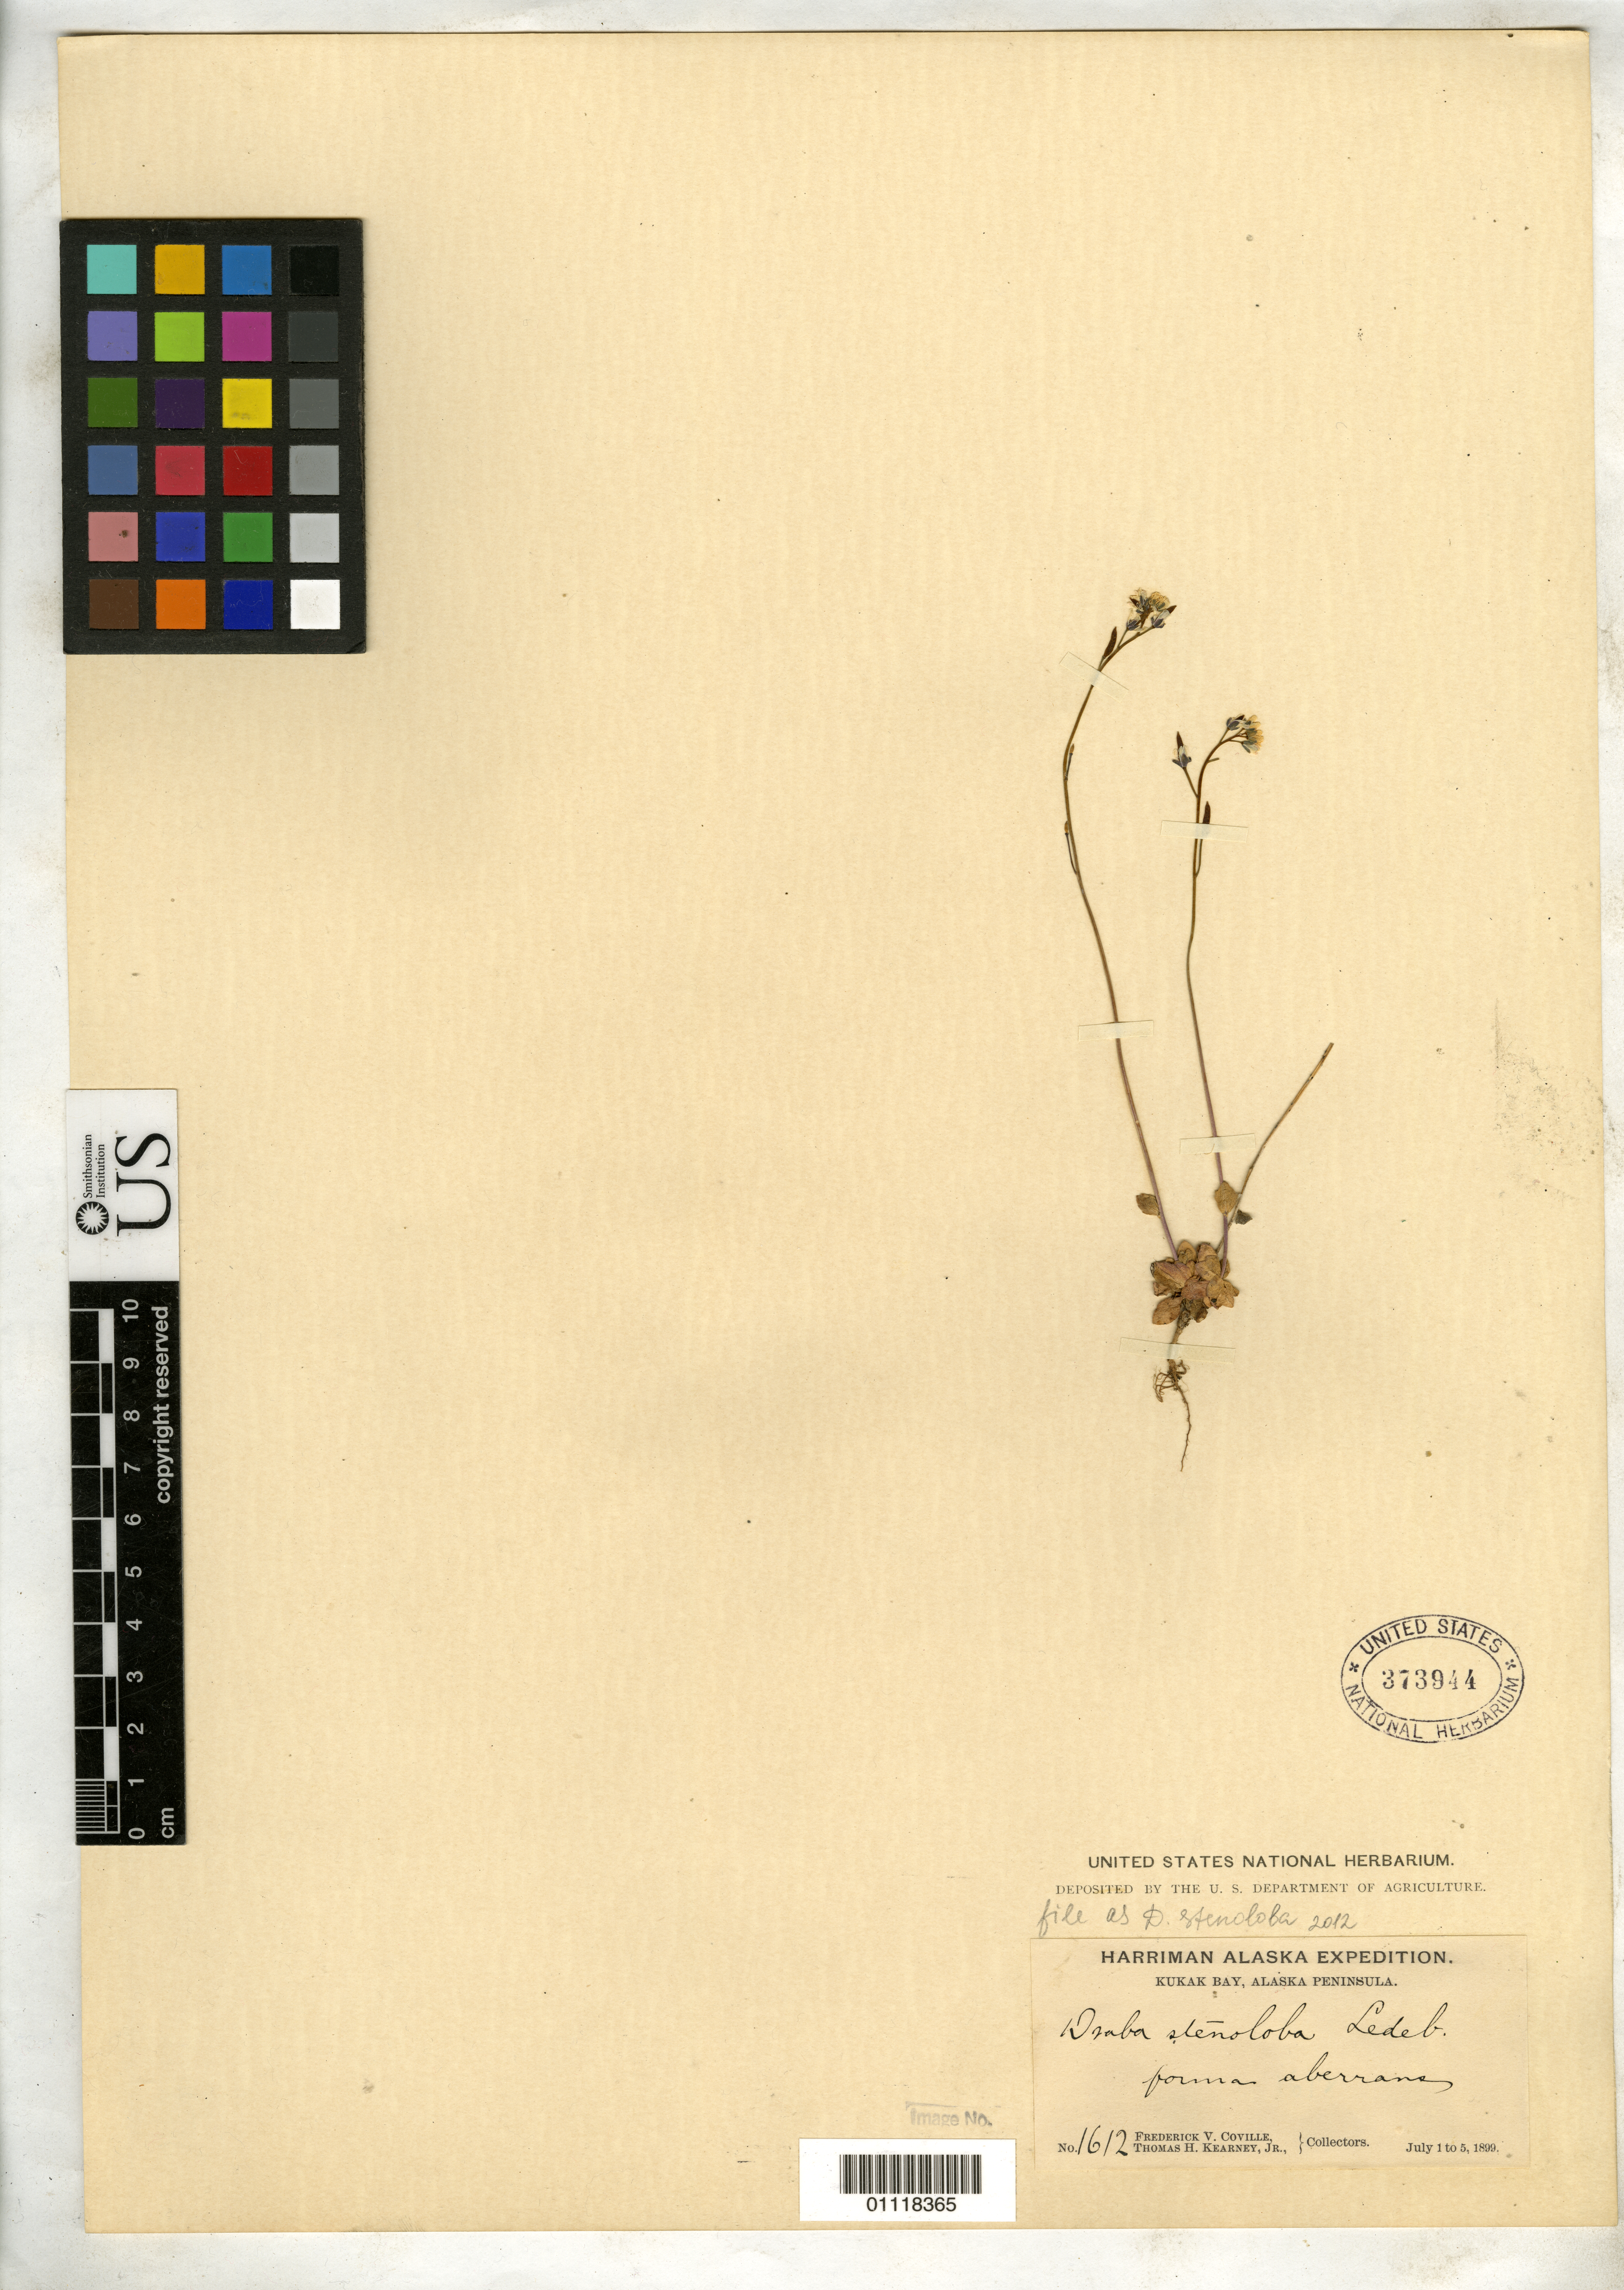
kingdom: Plantae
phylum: Tracheophyta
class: Magnoliopsida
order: Brassicales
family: Brassicaceae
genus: Draba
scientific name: Draba stenoloba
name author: Ledeb.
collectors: F. V. Coville & T. H. Kearney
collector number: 1612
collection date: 1899-07-01/1899-07-05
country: United States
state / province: Alaska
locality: Kukak Bay, Alaska Peninsula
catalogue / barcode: US 373944